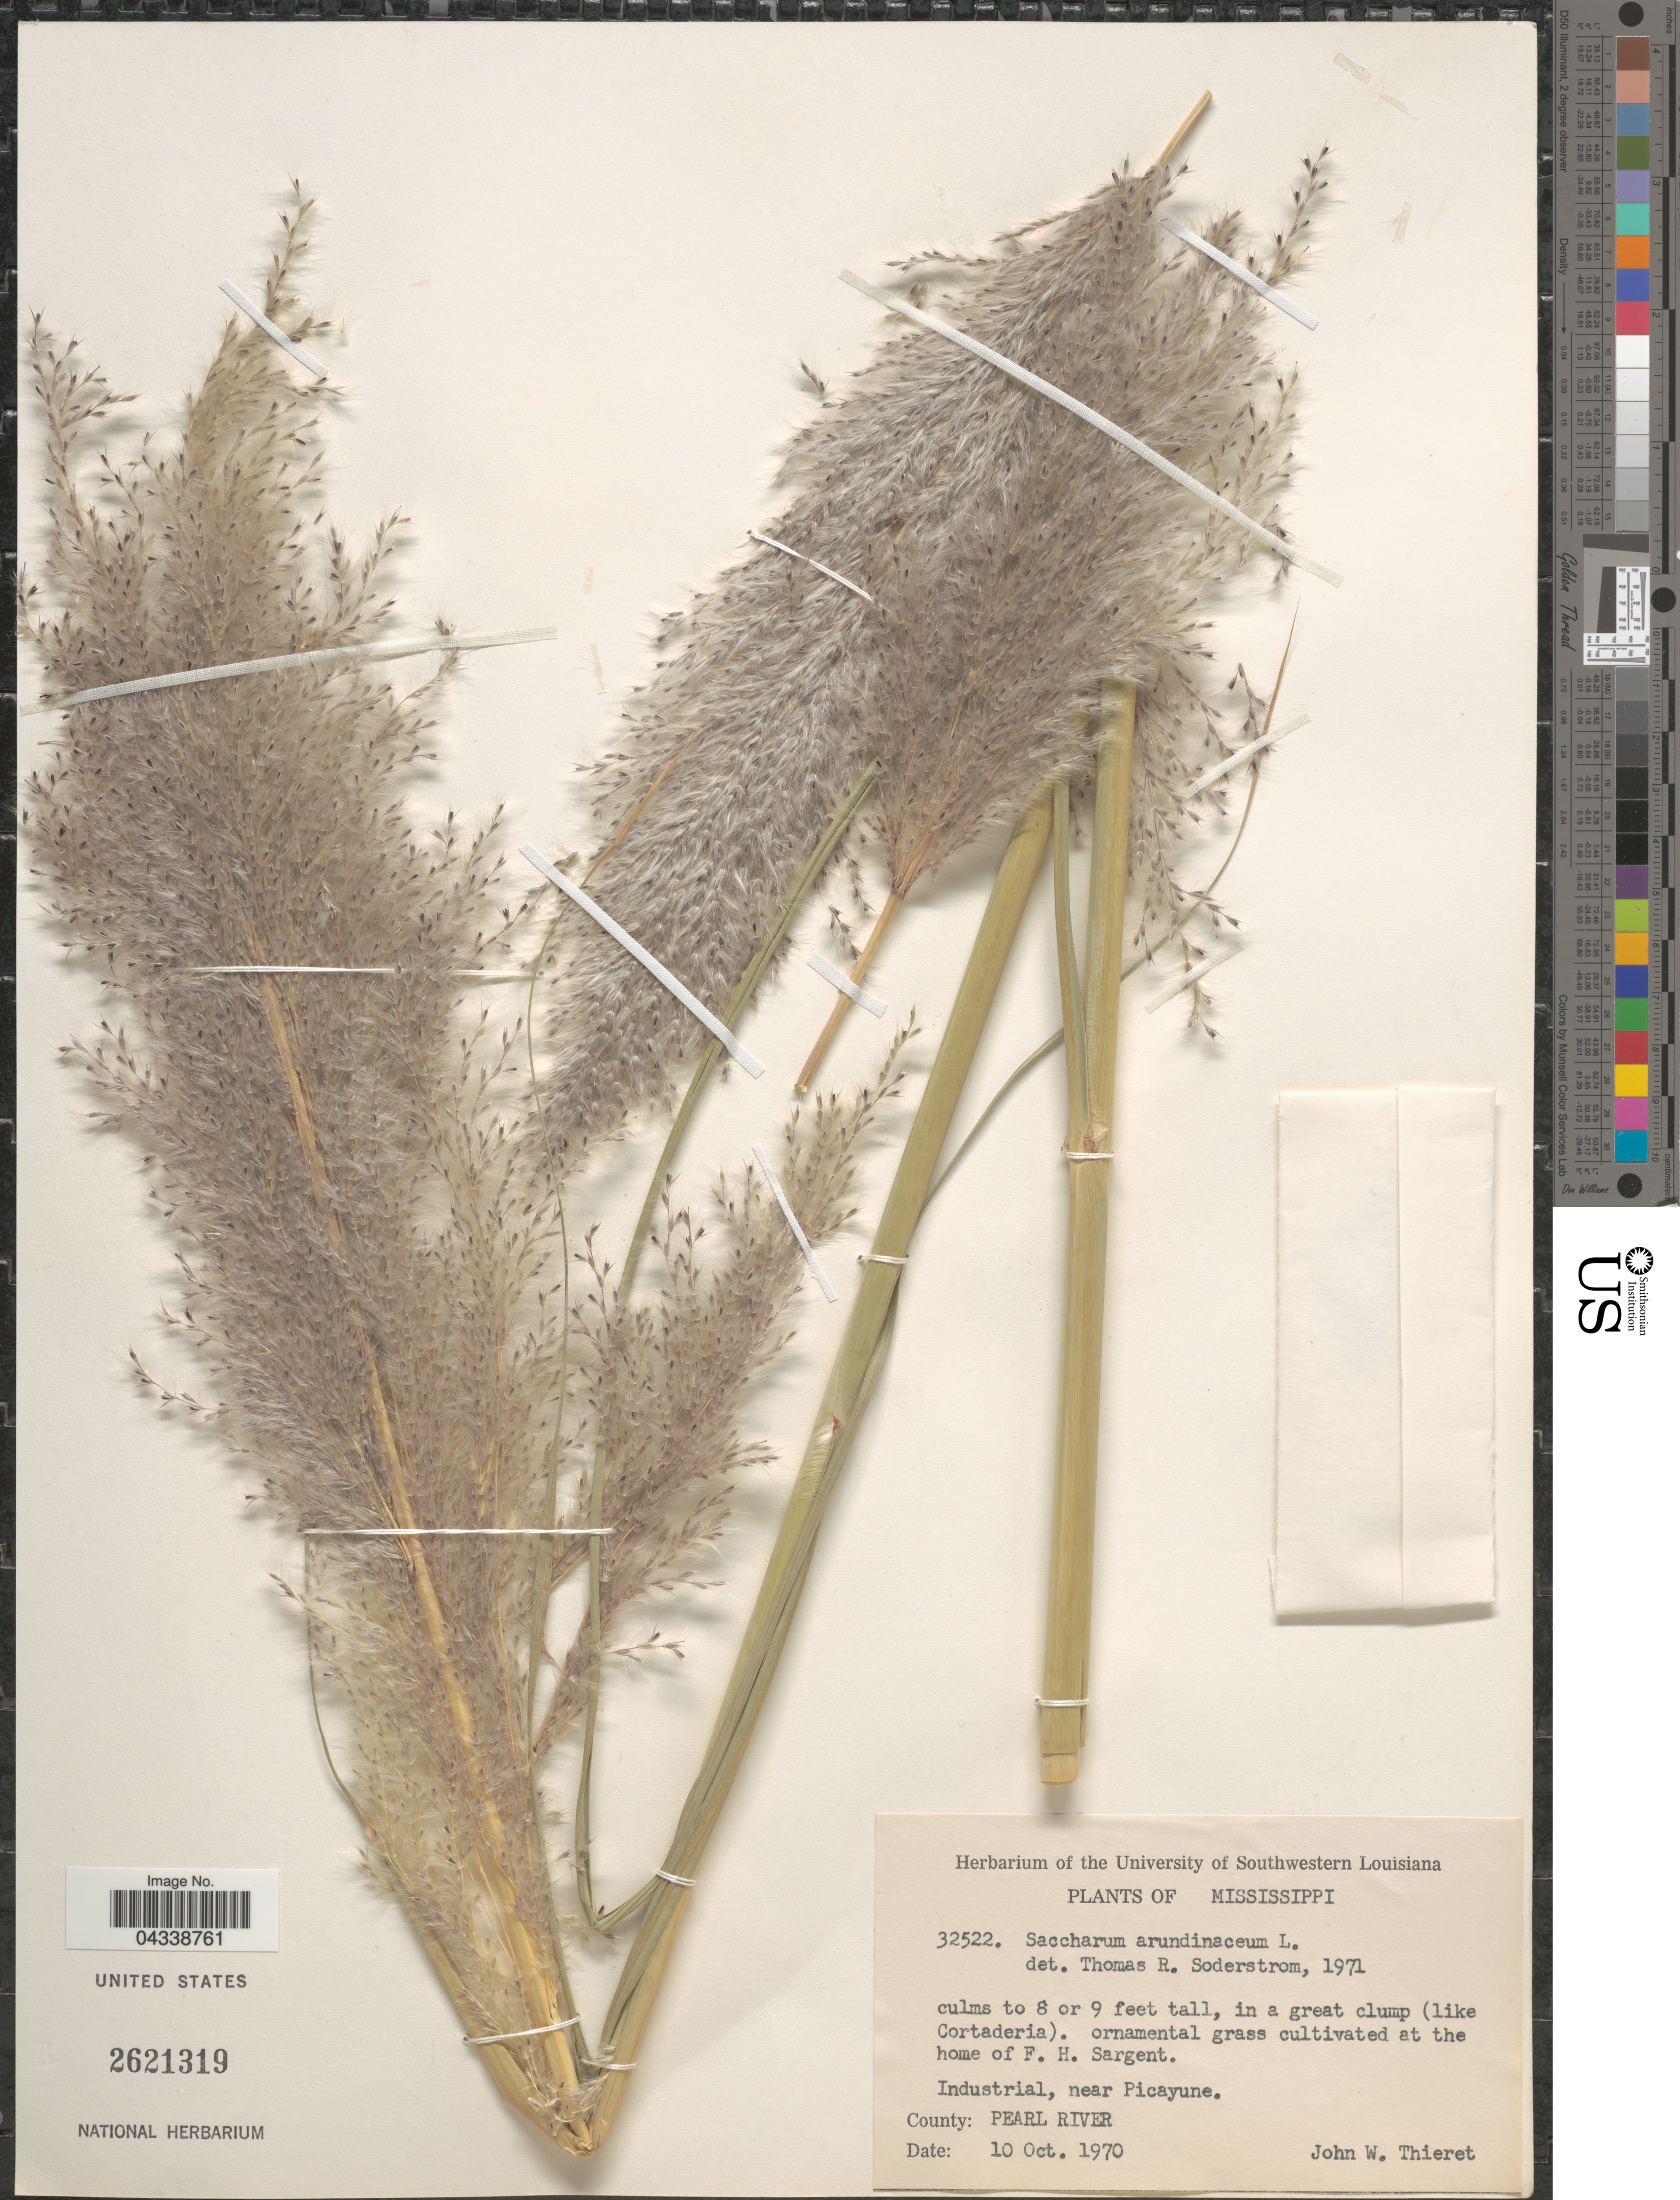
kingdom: Plantae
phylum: Tracheophyta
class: Liliopsida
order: Poales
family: Poaceae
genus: Saccharum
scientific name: Saccharum arundinaceum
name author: Retz.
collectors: J. W. Thieret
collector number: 32522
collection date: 1970-10-10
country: United States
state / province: Mississippi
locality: Industrial, near Picayune. County: Pearl River.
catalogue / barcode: US 2621319